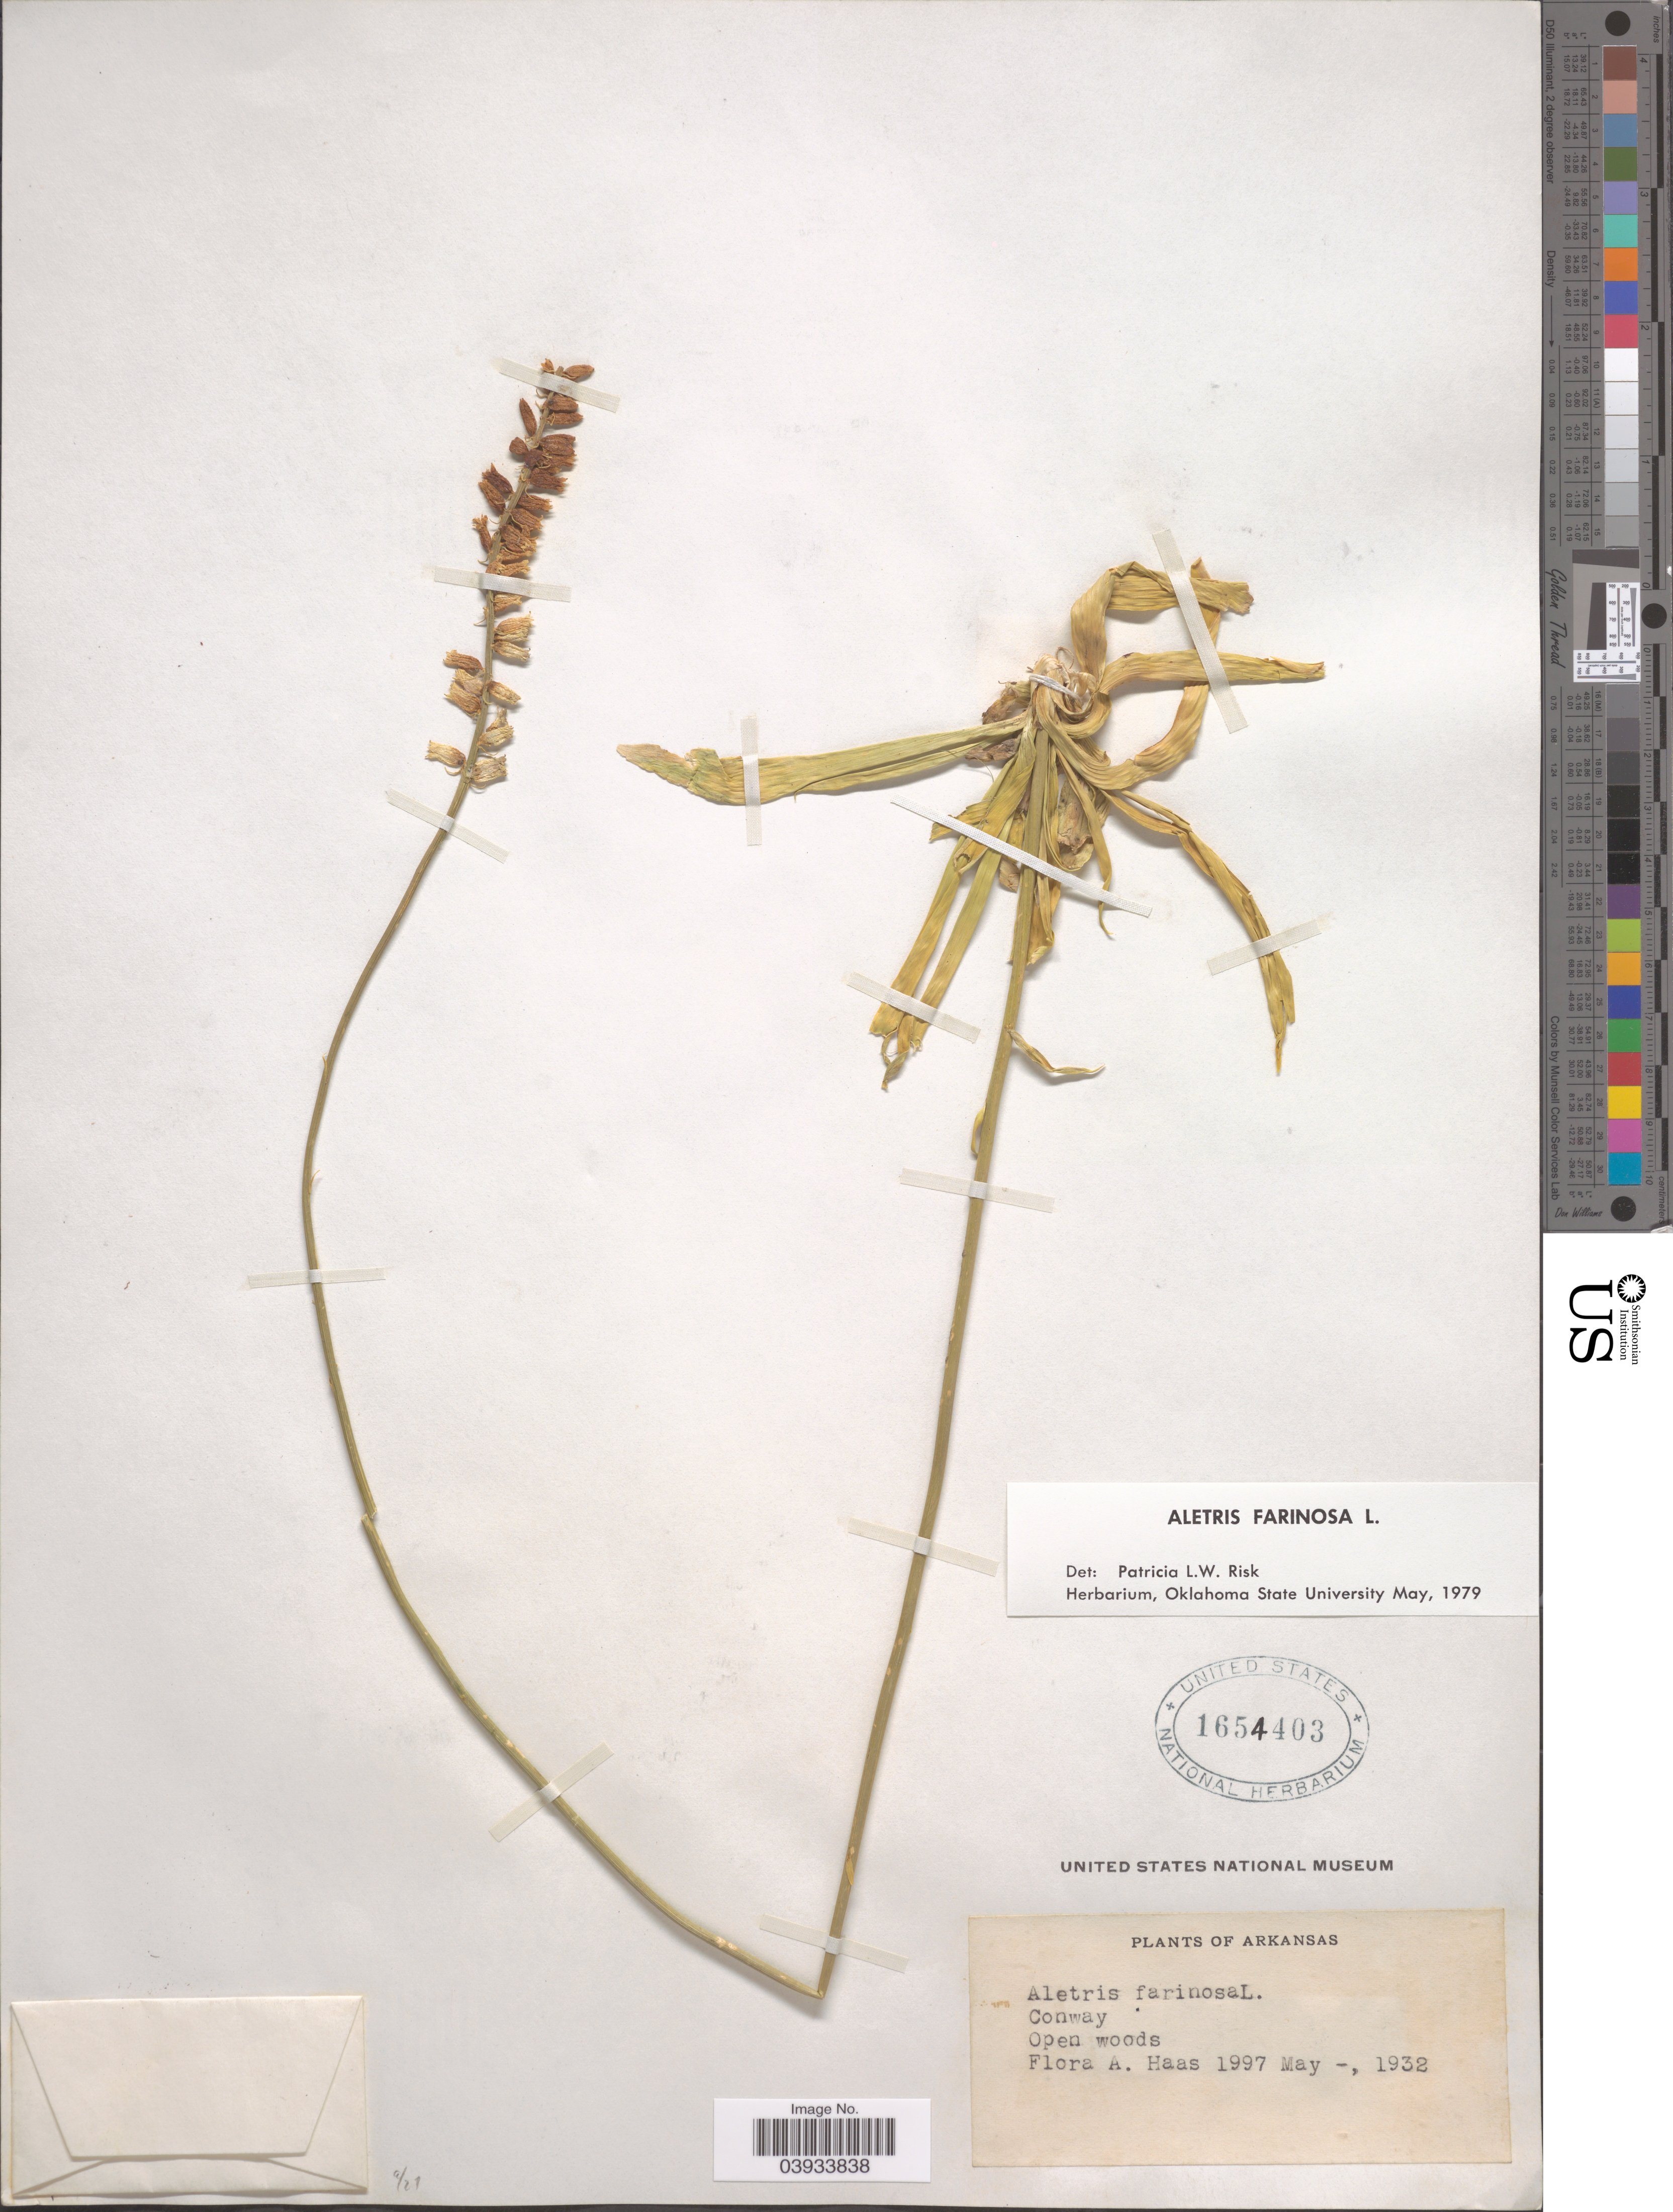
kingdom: Plantae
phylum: Tracheophyta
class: Liliopsida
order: Dioscoreales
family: Nartheciaceae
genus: Aletris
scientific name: Aletris farinosa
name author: L.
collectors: F. A. Haas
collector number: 1997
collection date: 1932-05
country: United States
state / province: Arkansas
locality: Conway.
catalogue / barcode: US 1654403